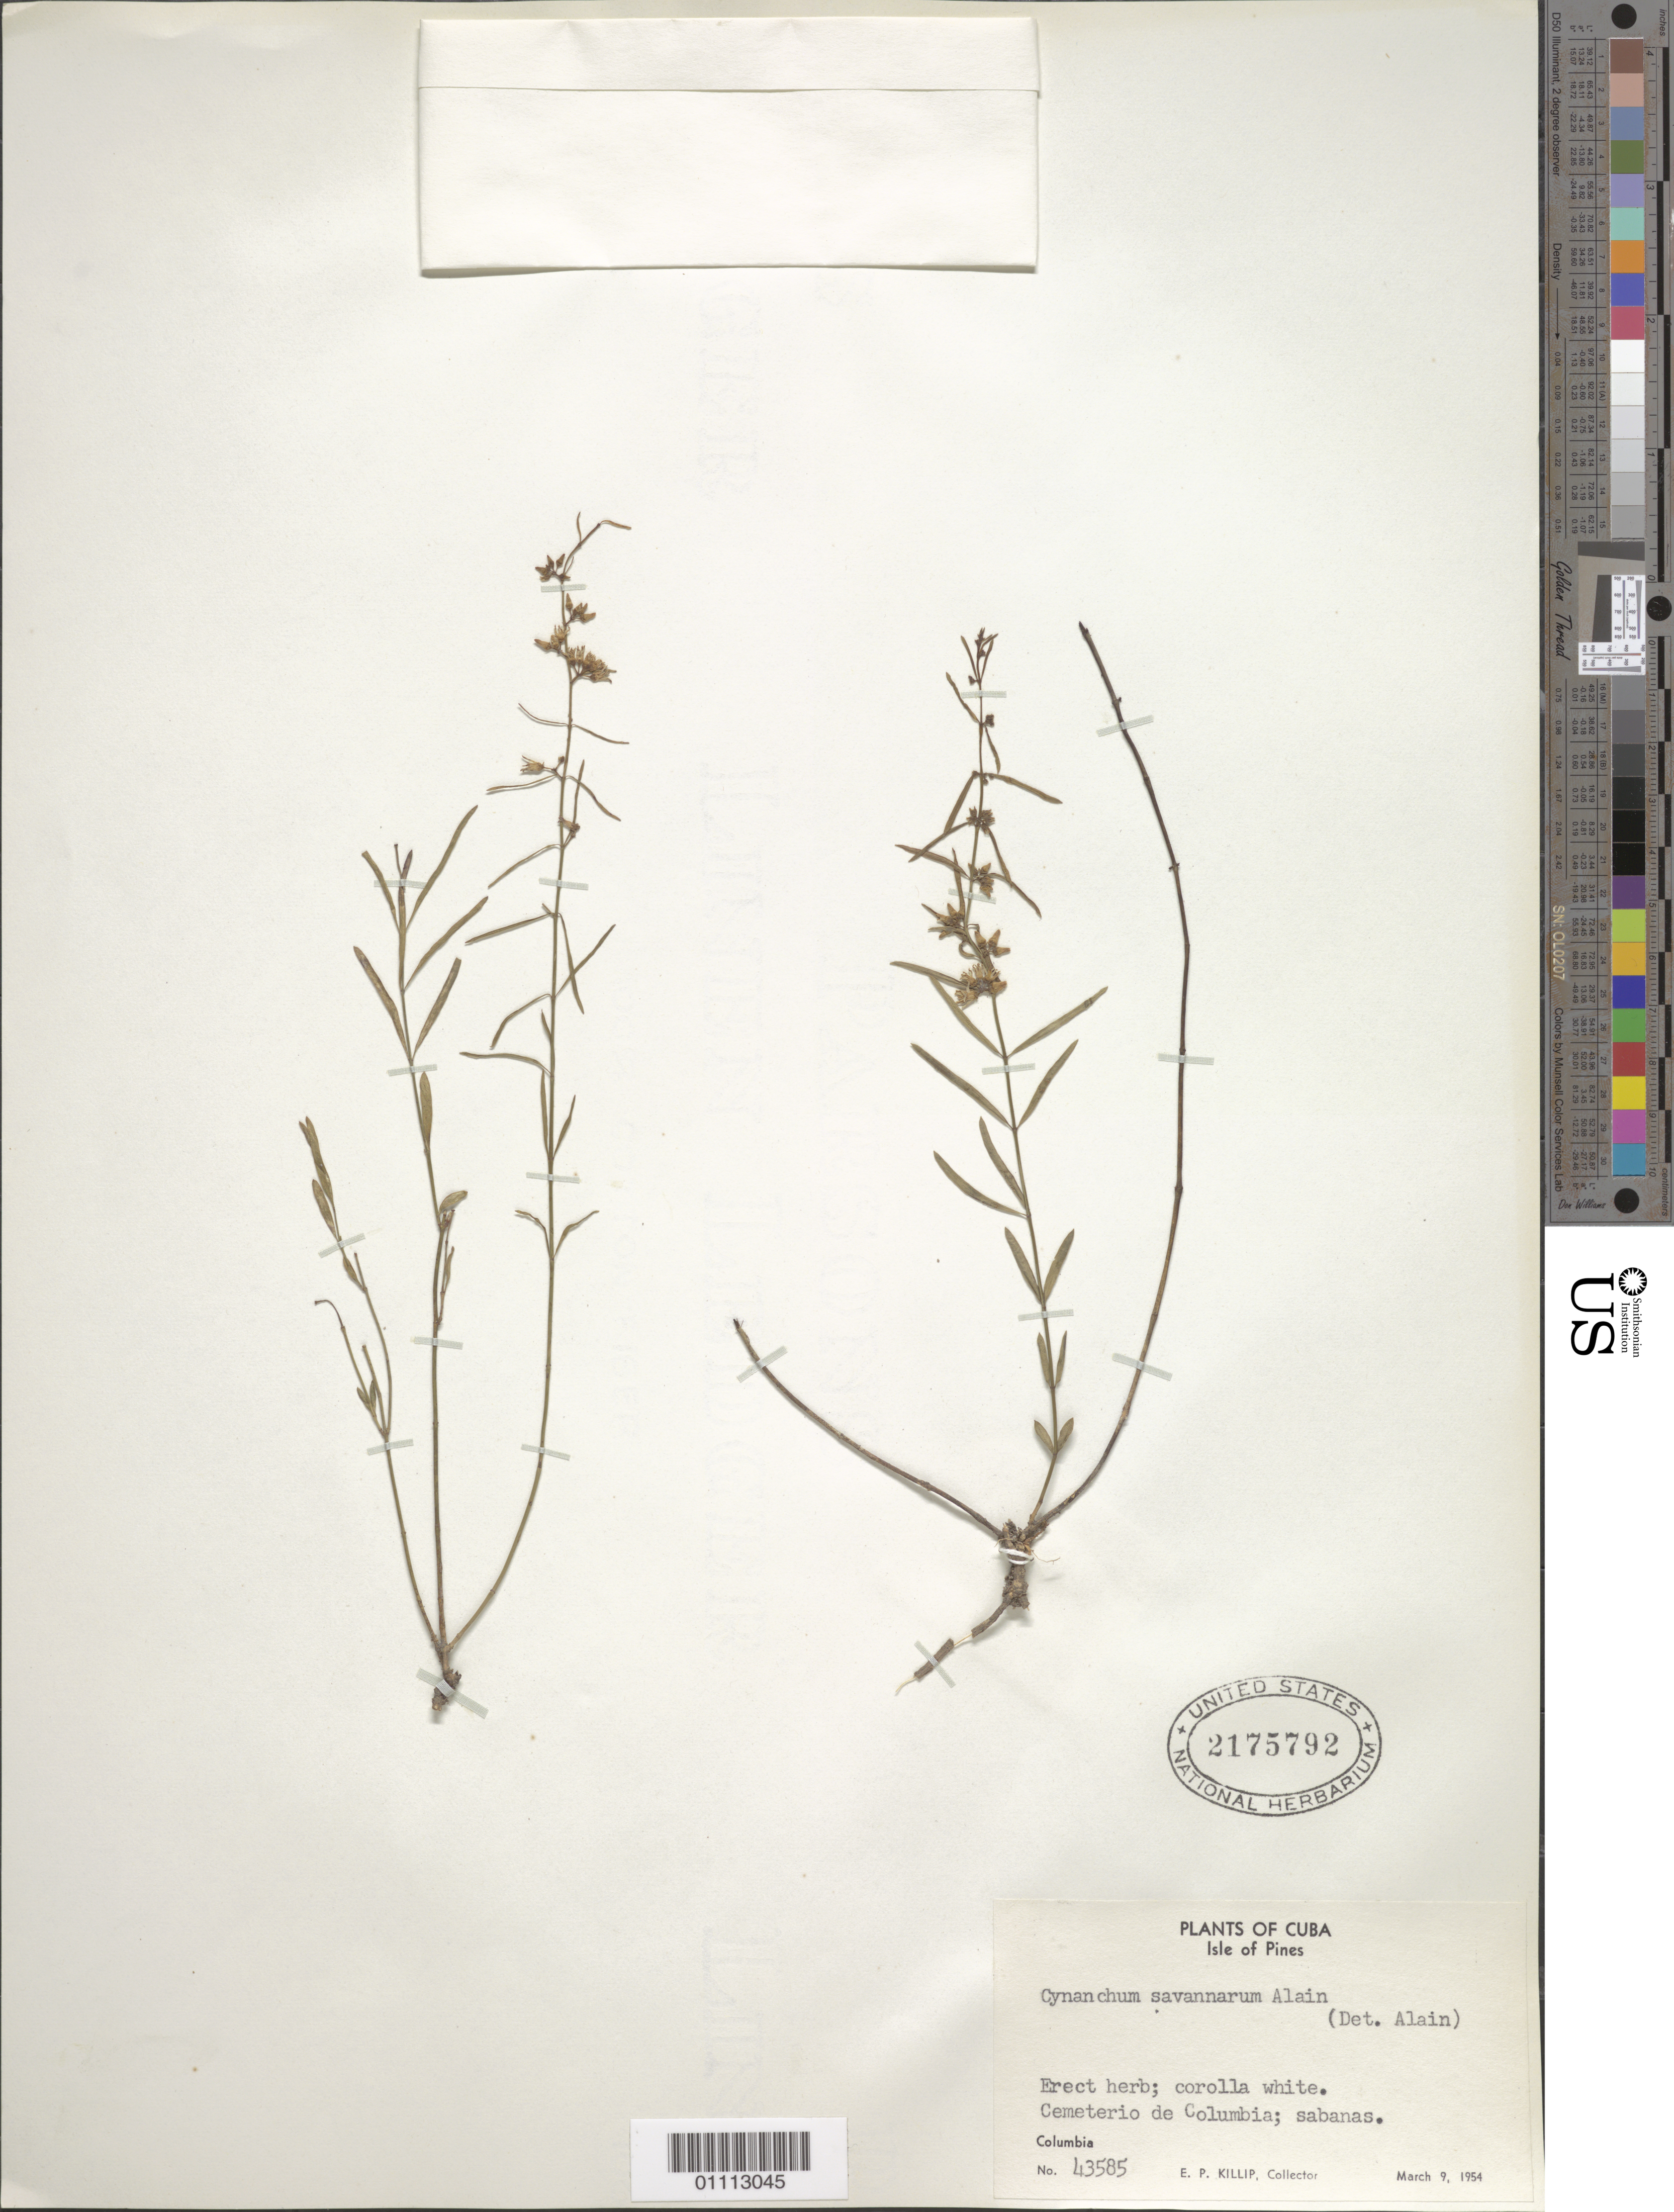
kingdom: Plantae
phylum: Tracheophyta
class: Magnoliopsida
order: Gentianales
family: Apocynaceae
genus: Cynanchum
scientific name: Cynanchum savannarum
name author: Alain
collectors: E. P. Killip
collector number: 43585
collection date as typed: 09 Mar 1954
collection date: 1954-03-09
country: Cuba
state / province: Isla de La Juventud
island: Isla de la Juventud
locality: Columbia Cemeterio de Columbia; sabanas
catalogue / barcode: US 2175792